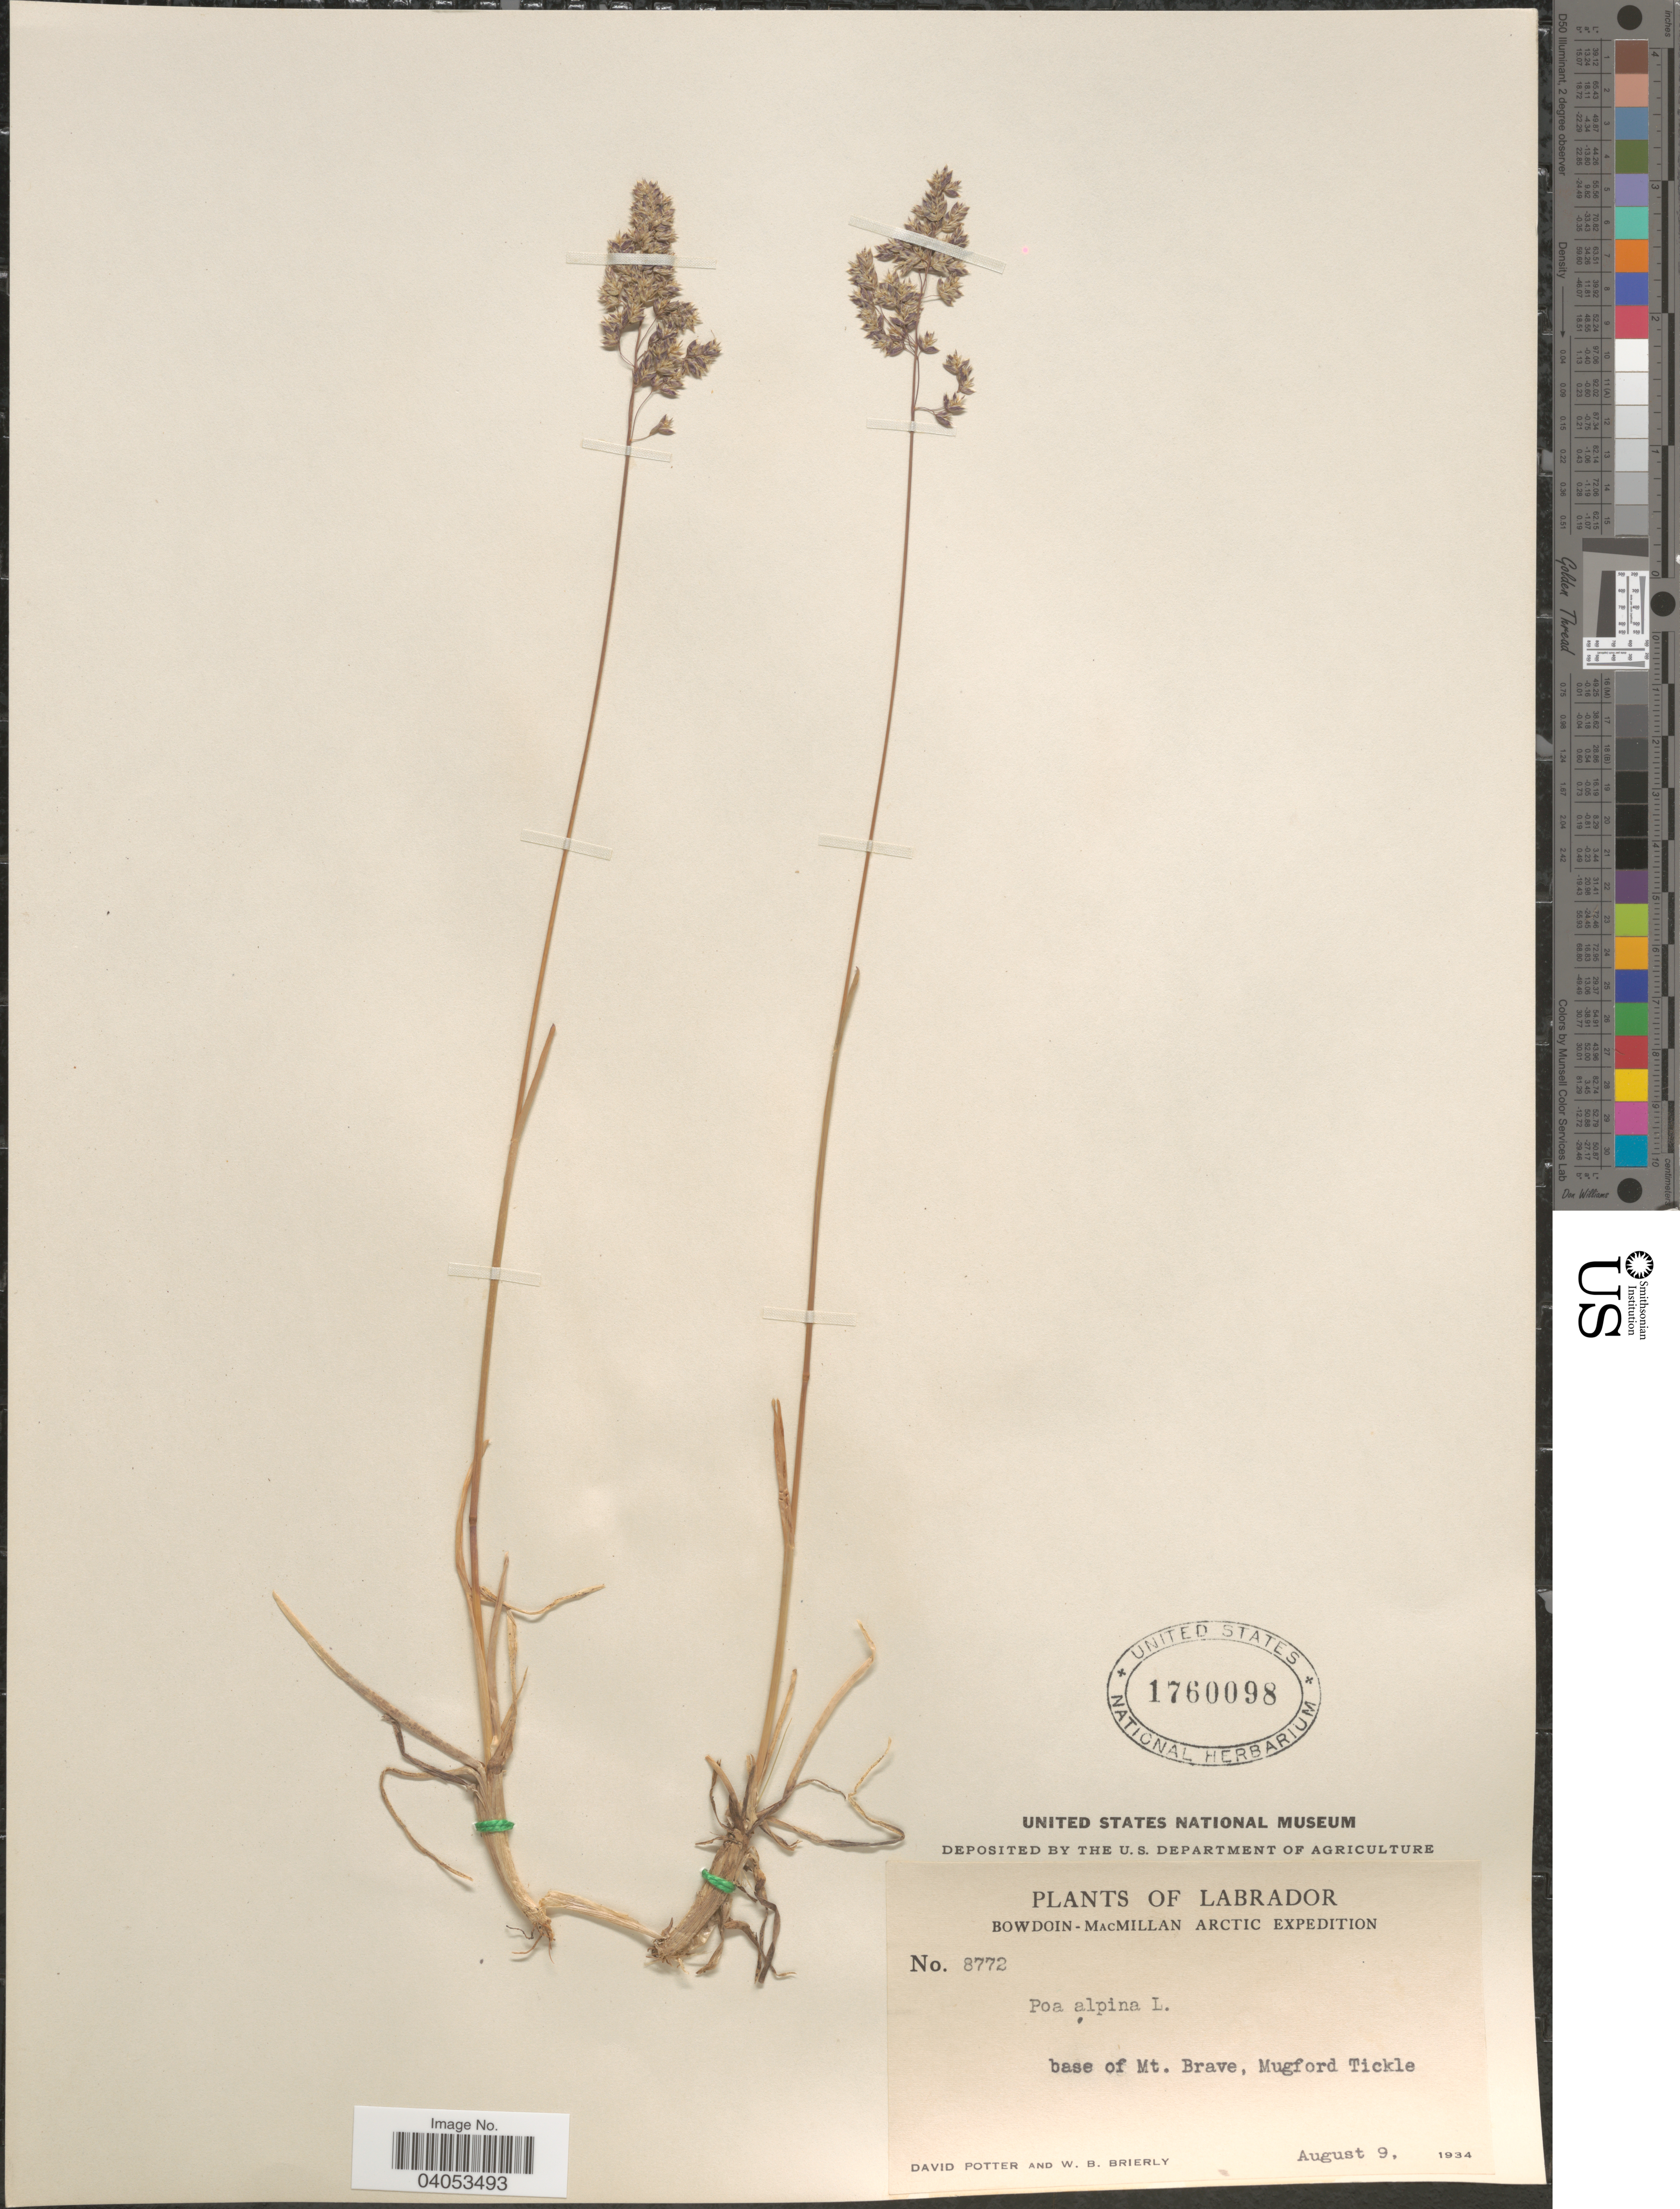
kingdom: Plantae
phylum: Tracheophyta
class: Liliopsida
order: Poales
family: Poaceae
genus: Poa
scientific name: Poa alpina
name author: L.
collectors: D. Potter & W. Brierly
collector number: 8772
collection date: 1934-08-09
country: Canada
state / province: Newfoundland and Labrador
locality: Labrador. Base of Mt. Brave, Mugford Tickle.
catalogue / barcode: US 1760098